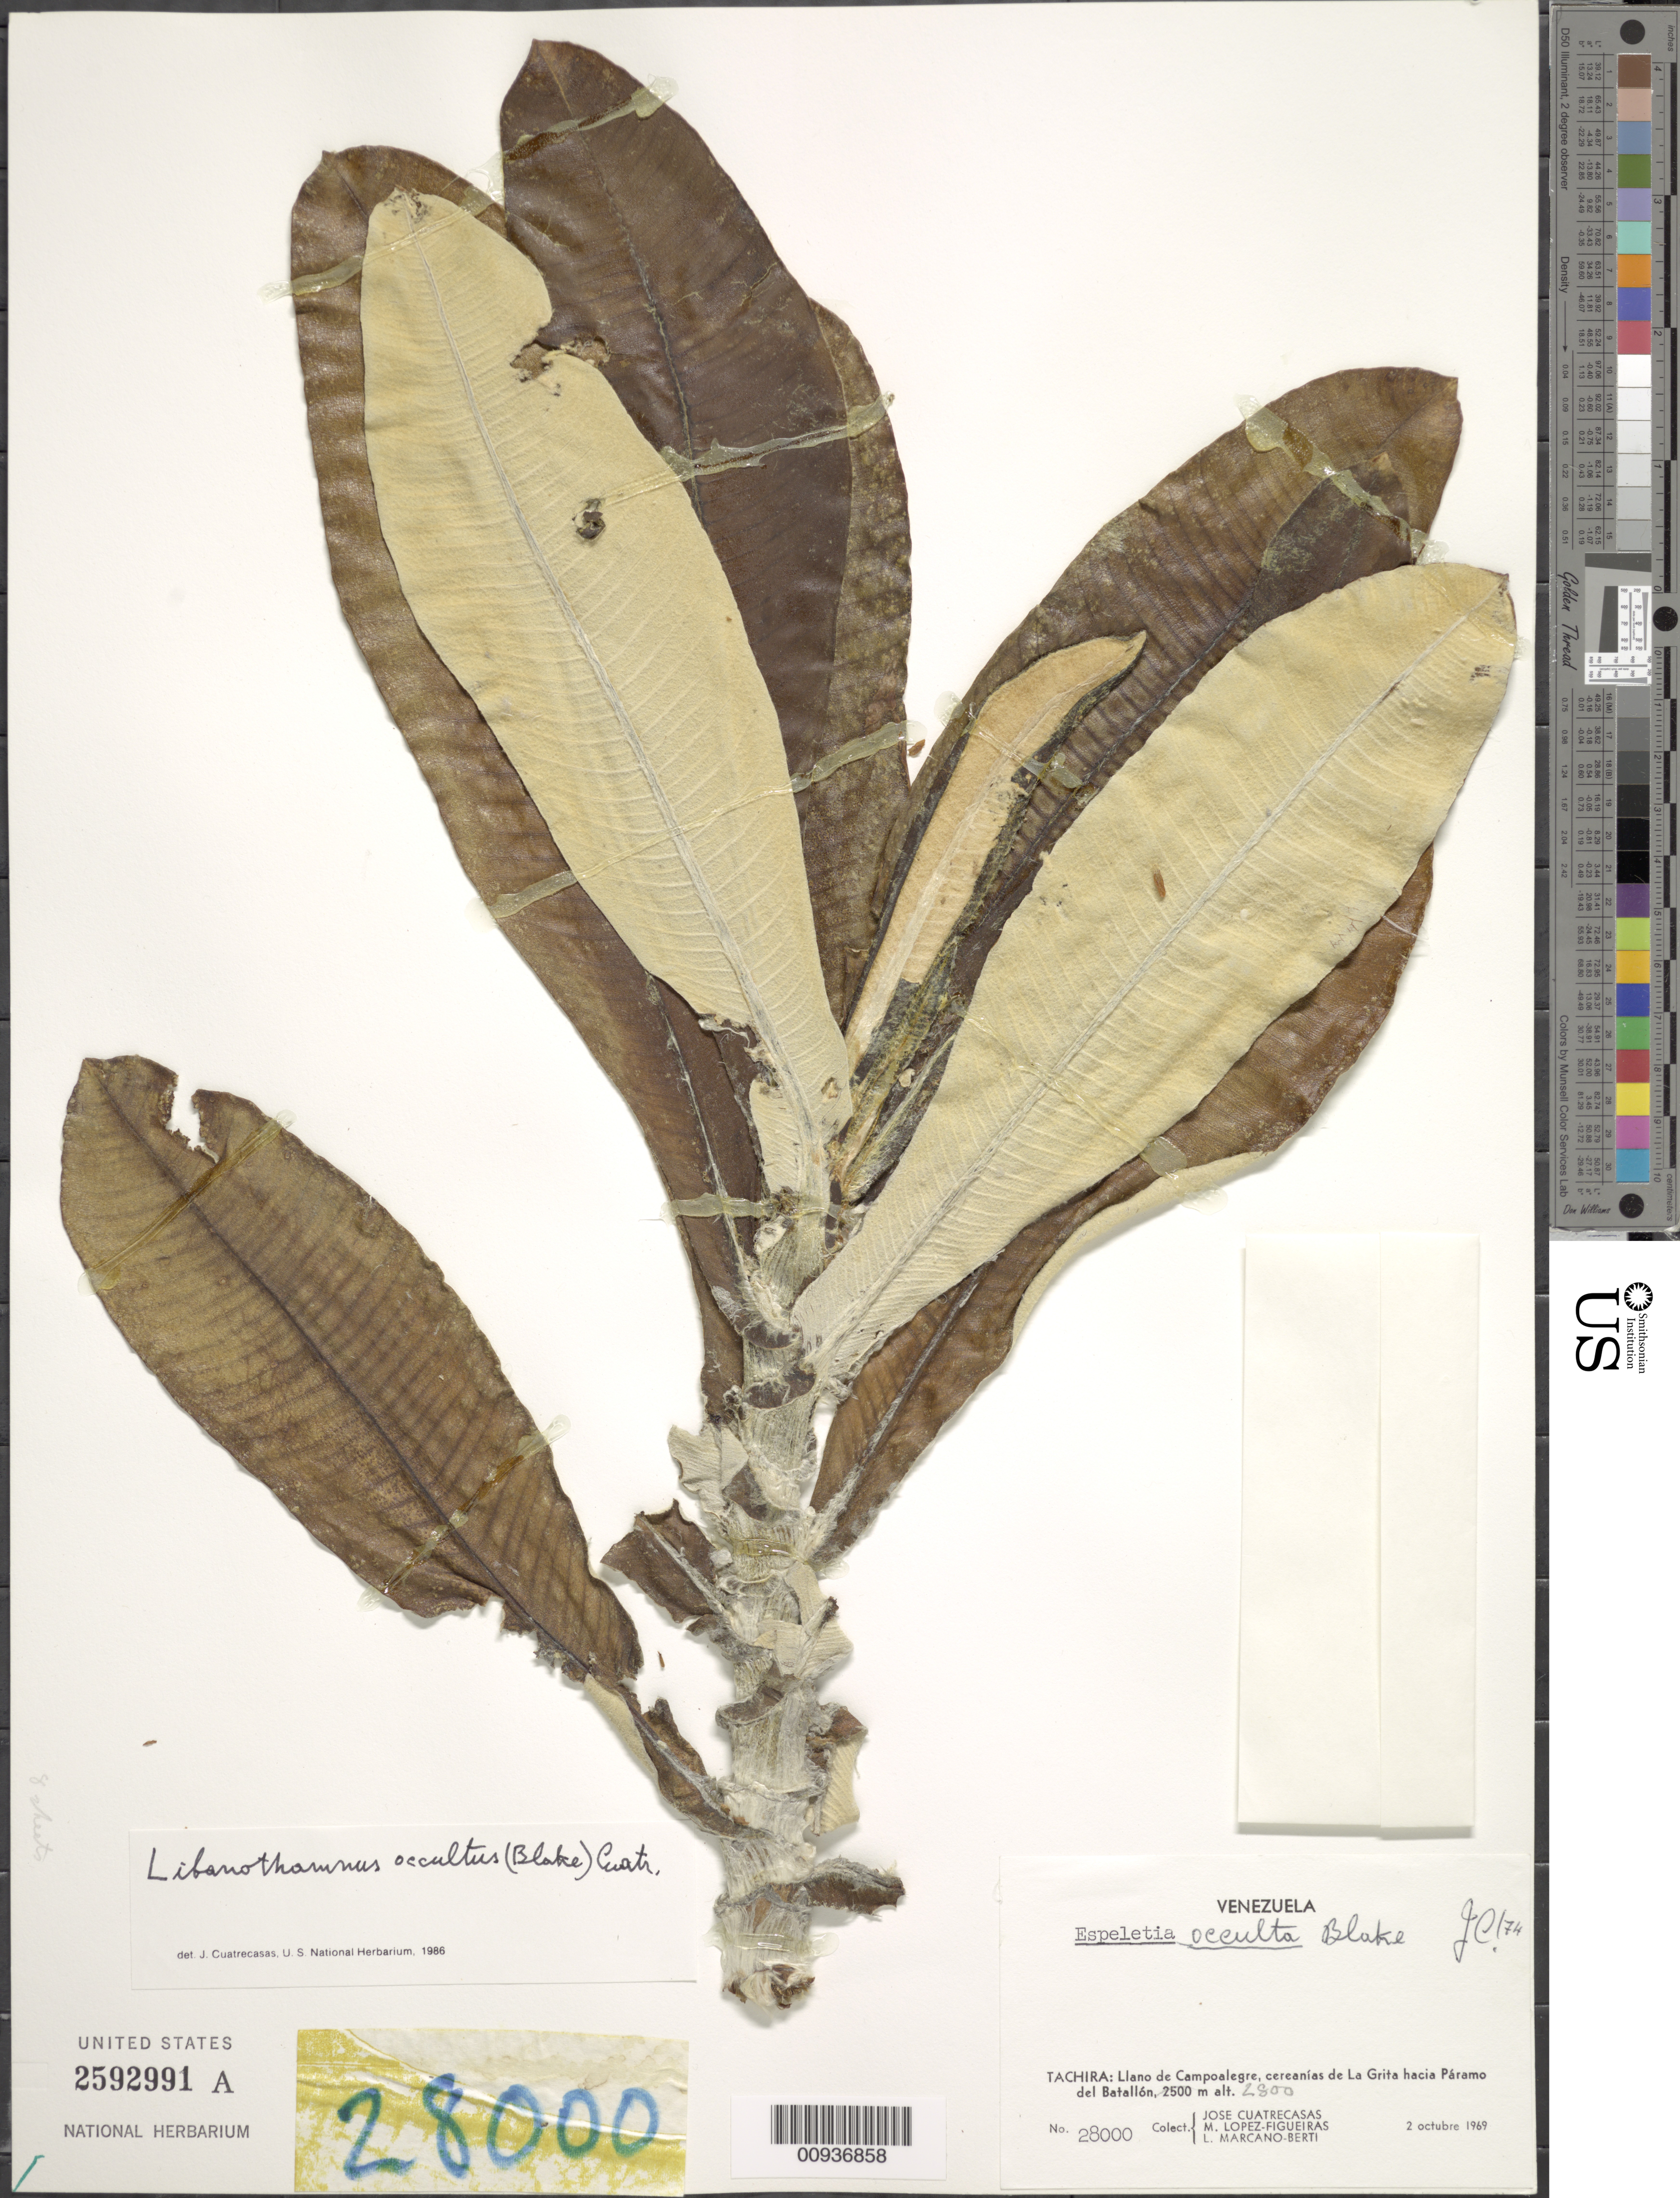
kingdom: Plantae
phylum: Tracheophyta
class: Magnoliopsida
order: Asterales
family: Asteraceae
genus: Libanothamnus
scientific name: Libanothamnus occultus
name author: (S.F. Blake) Cuatrec.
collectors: J. Cuatrecasas, M. López Figueiras & L. Marcano-Berti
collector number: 28000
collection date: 1969-10-02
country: Venezuela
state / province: Tachira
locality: Llano de Campoalegre, cercanias de La Grita hacia Paramo del Batallon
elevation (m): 2500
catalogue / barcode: US 2592991A